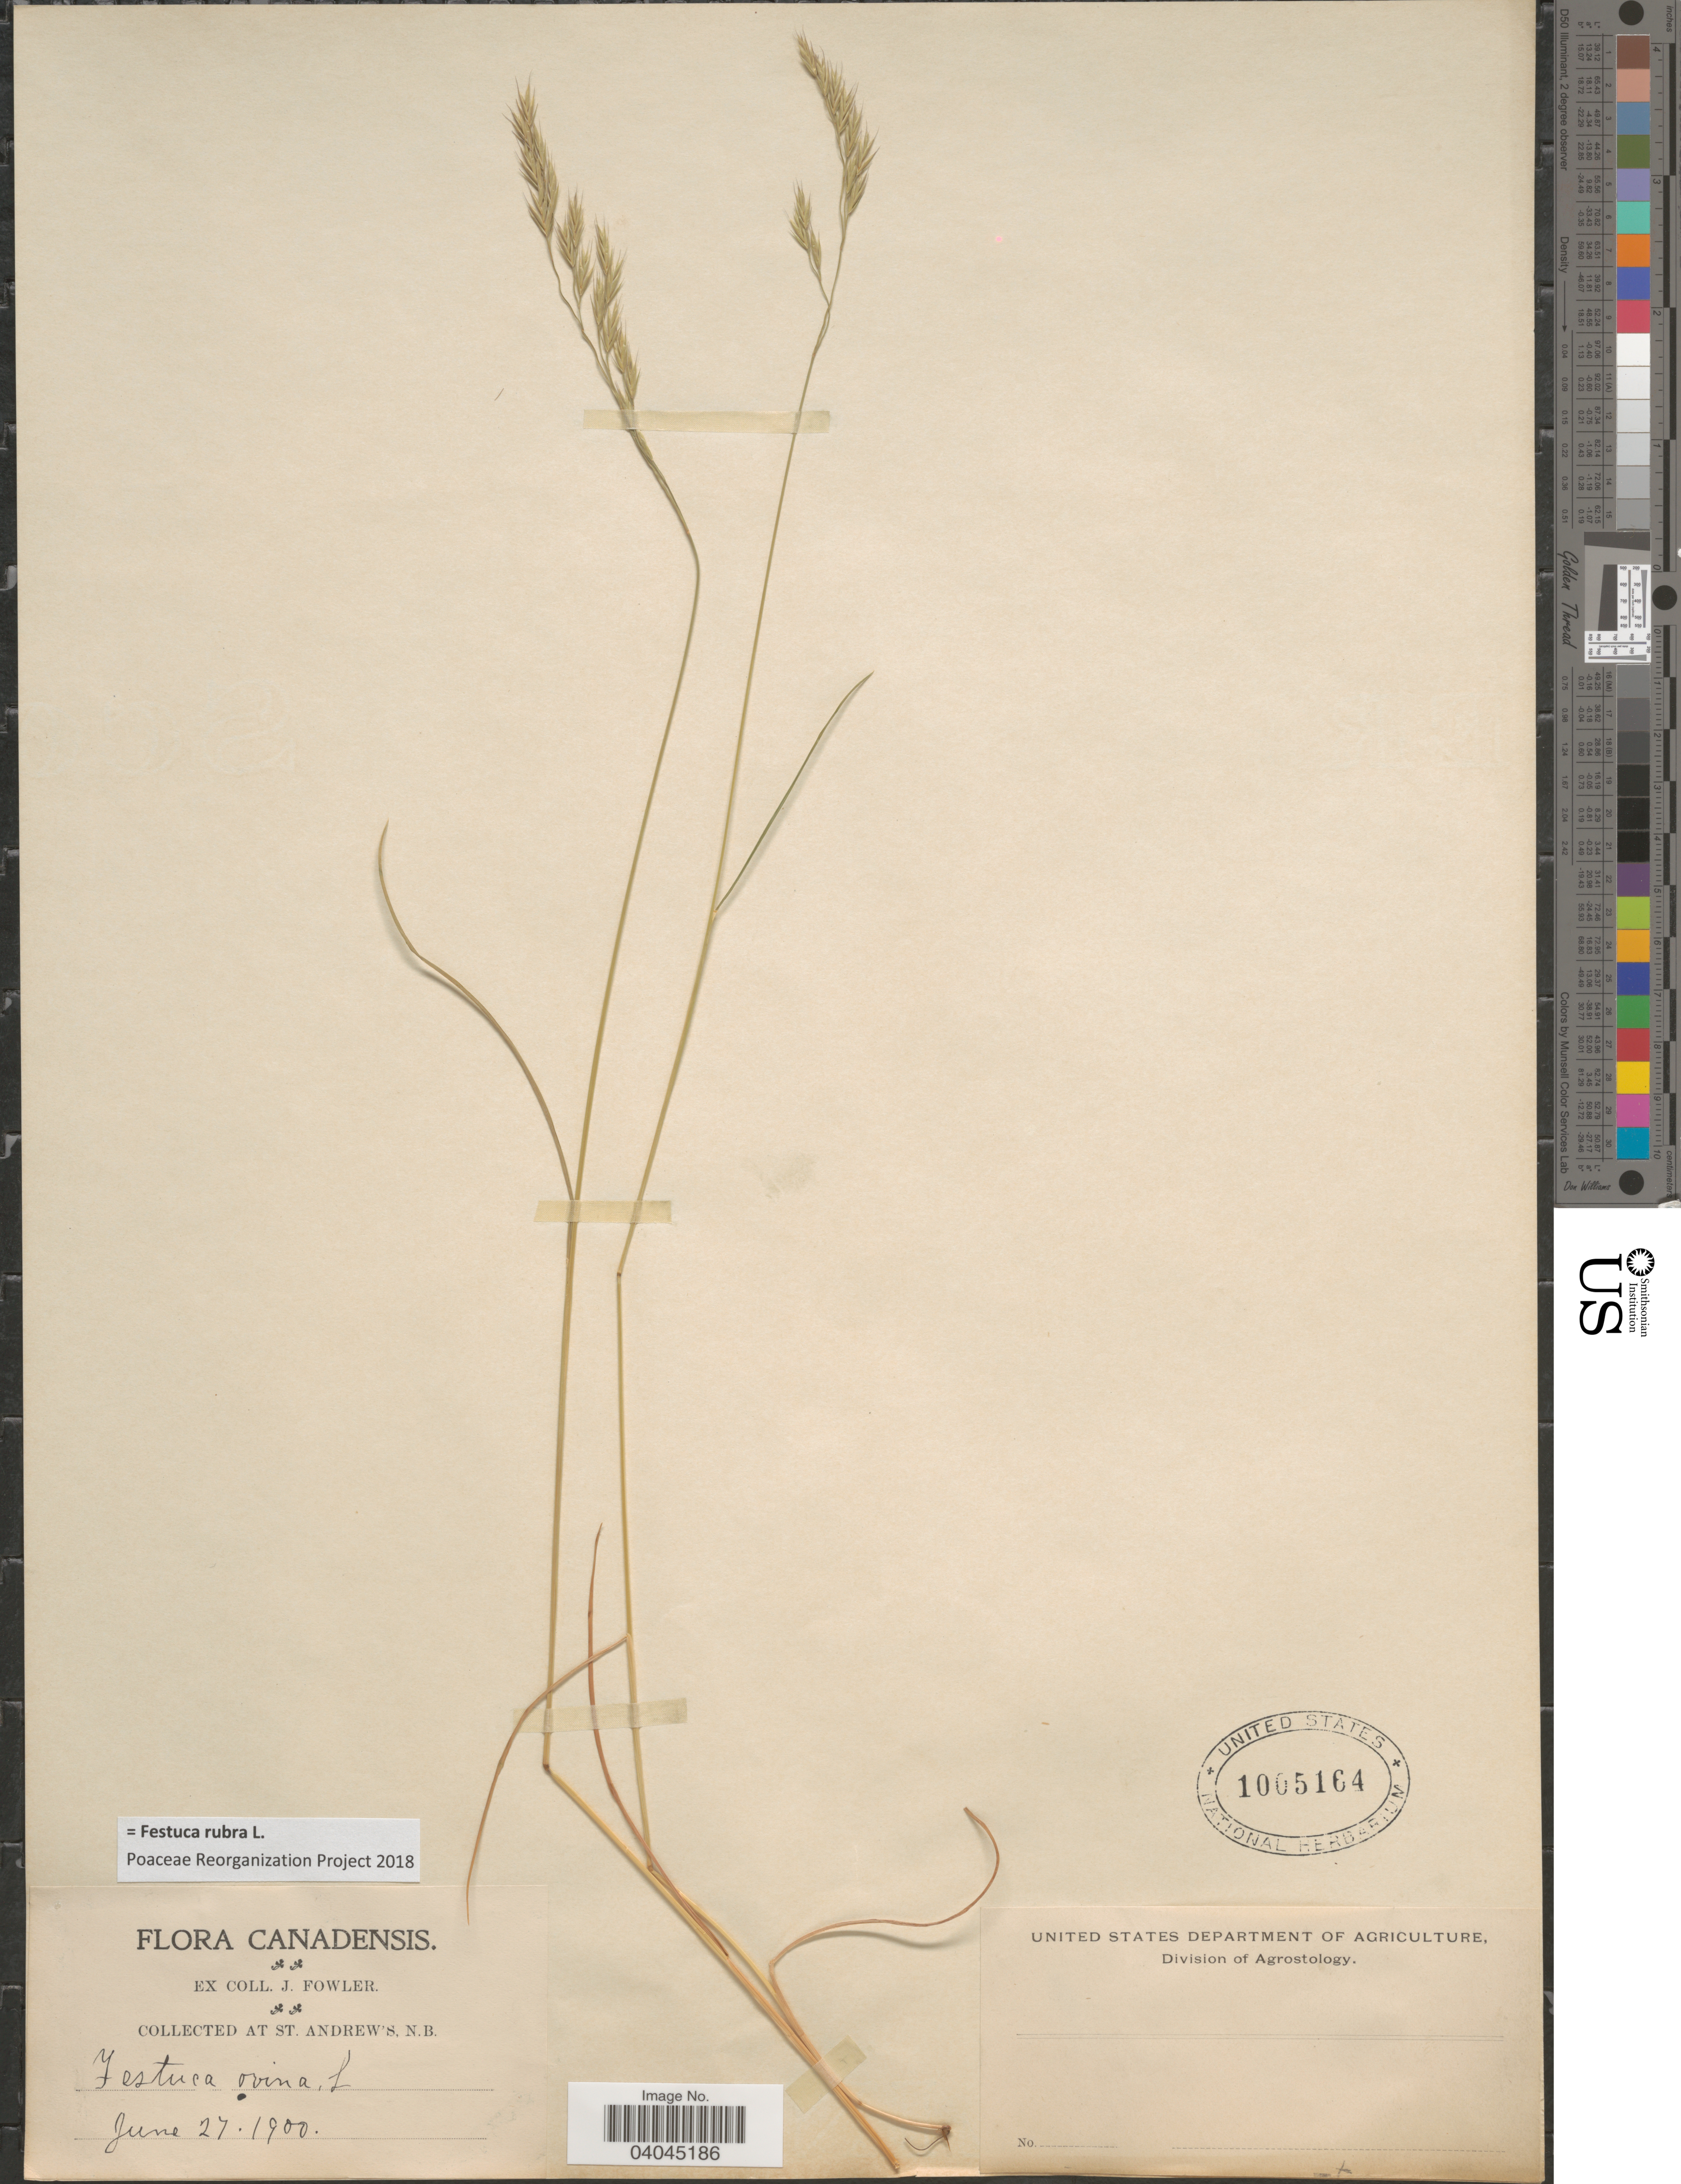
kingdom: Plantae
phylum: Tracheophyta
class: Liliopsida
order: Poales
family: Poaceae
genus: Festuca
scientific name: Festuca rubra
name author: L.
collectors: J. Fowler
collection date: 1900-06-27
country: Canada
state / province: New Brunswick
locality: At St. Andrew's.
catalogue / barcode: US 1005164